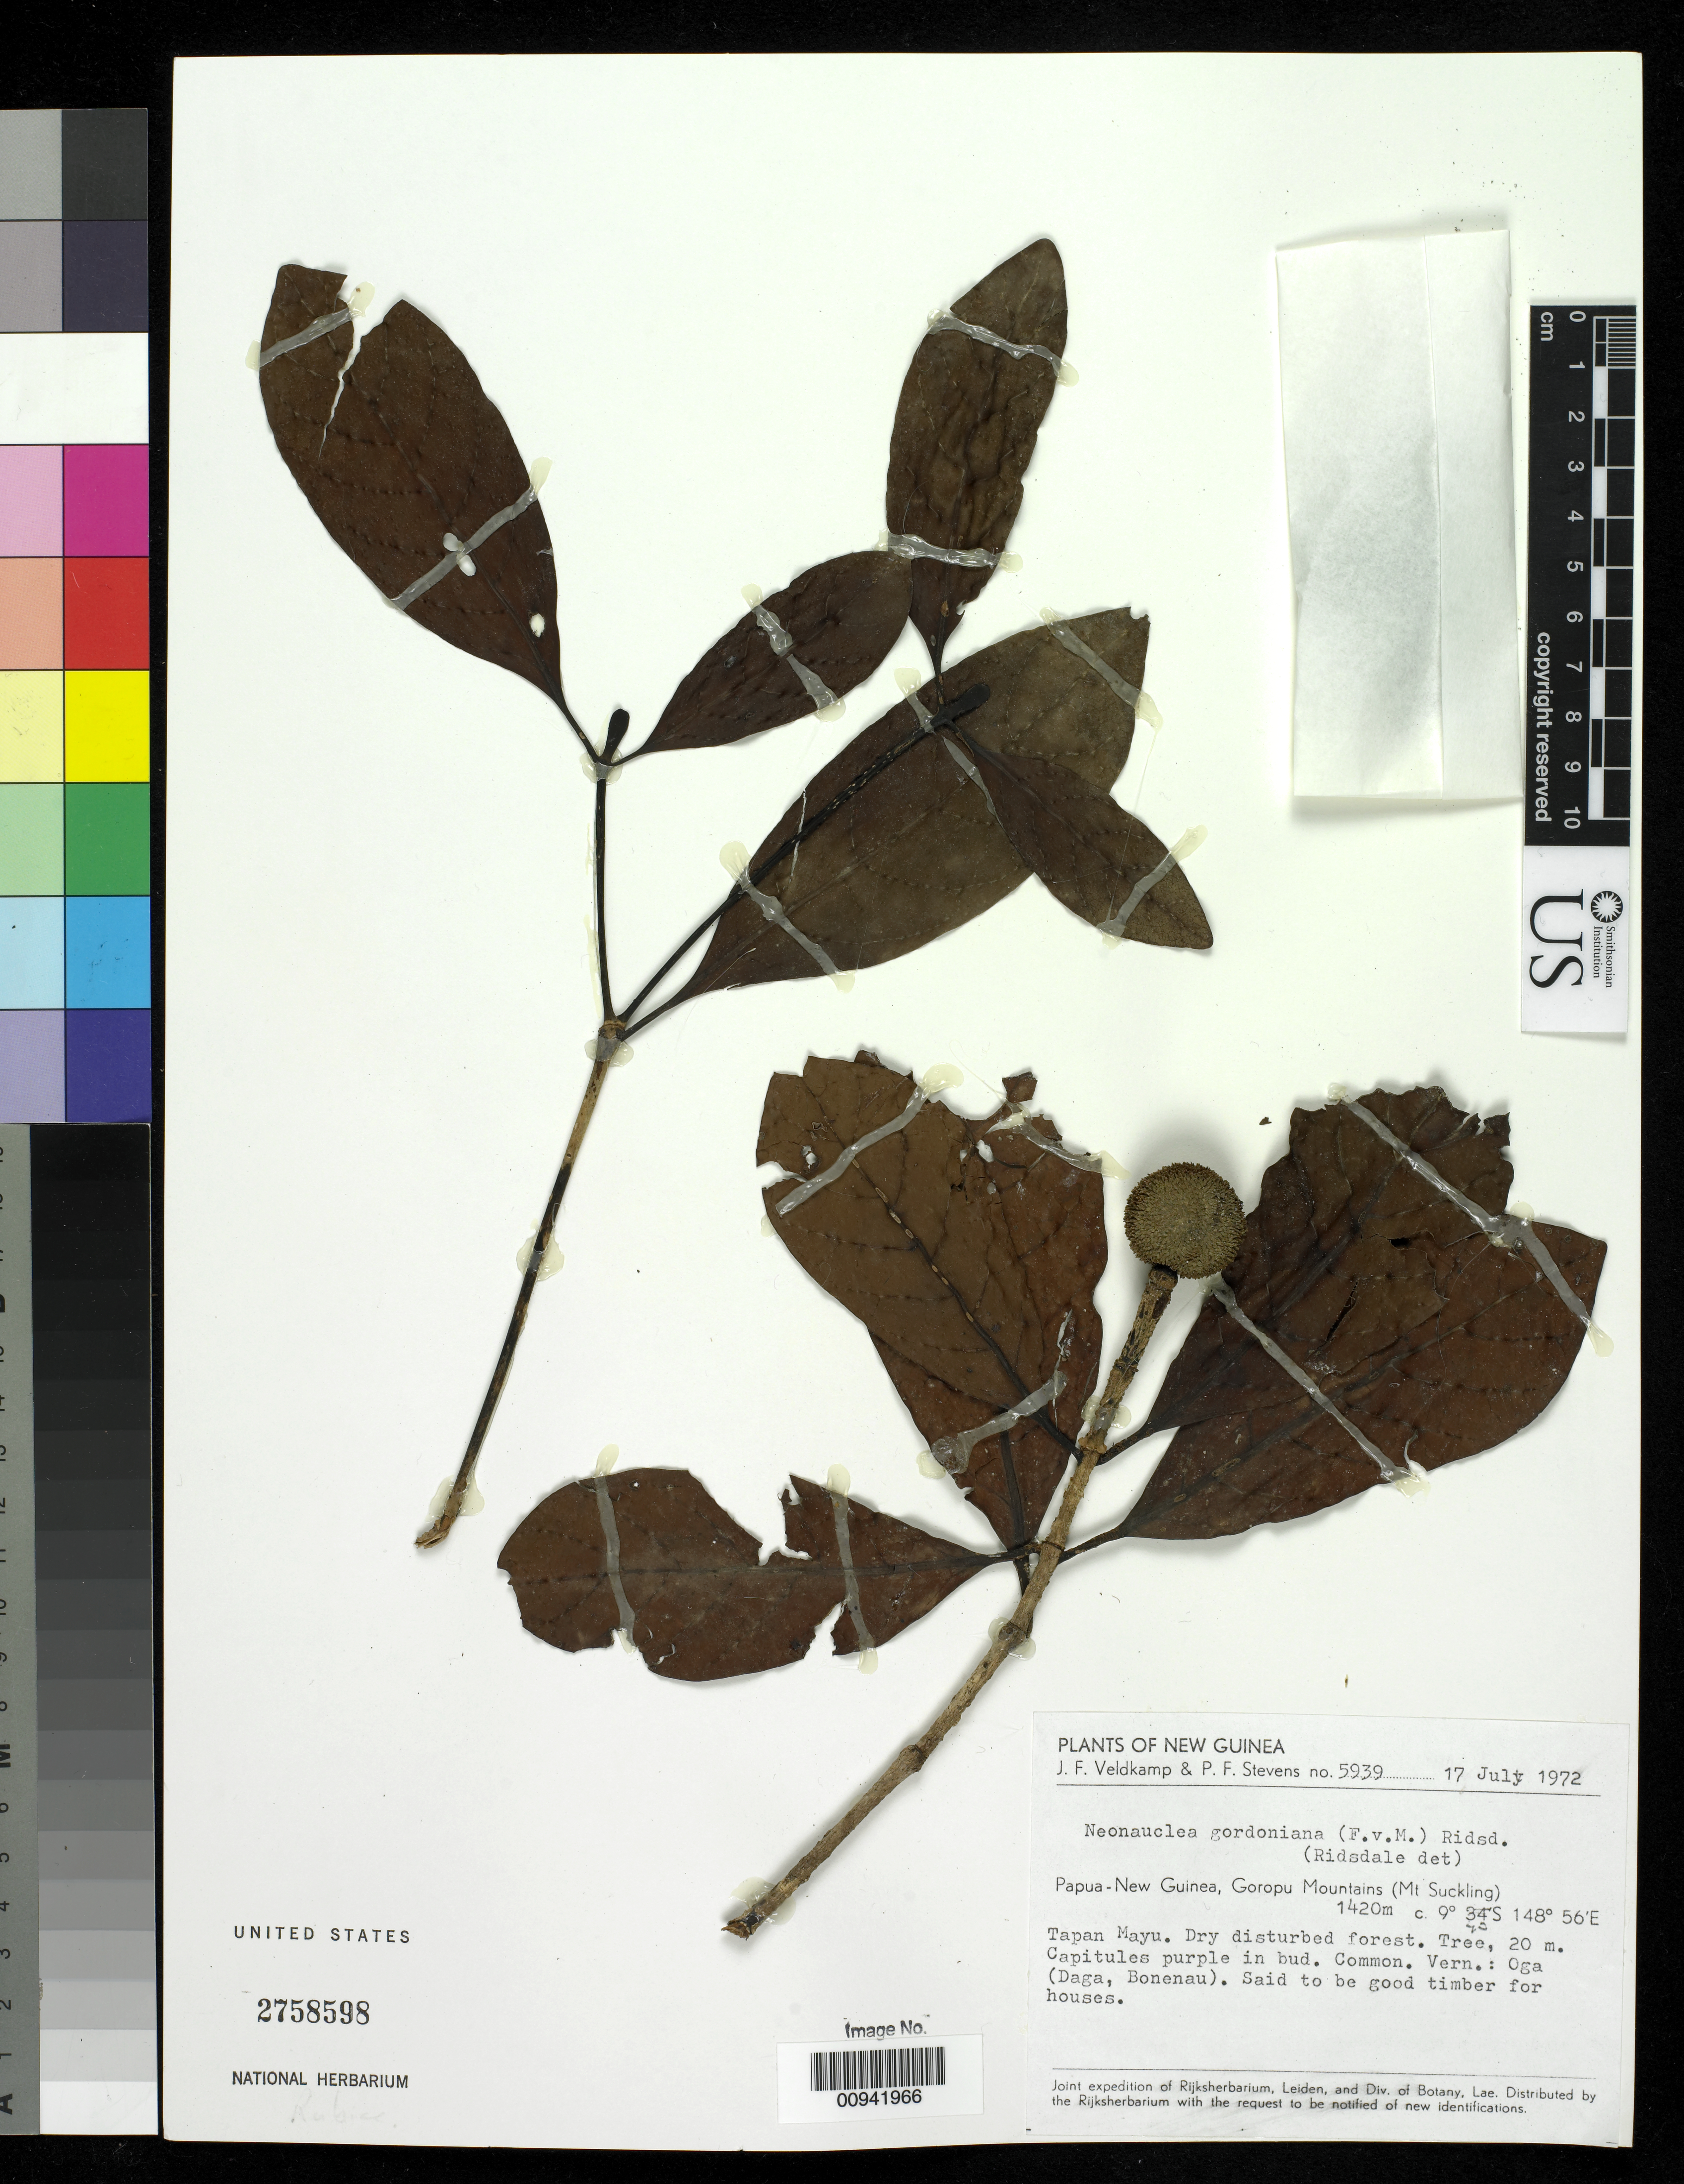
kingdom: Plantae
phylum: Tracheophyta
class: Magnoliopsida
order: Gentianales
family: Rubiaceae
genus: Neonauclea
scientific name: Neonauclea gordoniana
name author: (F.M. Bailey) Ridsdale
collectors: J. F. Veldkamp & P. F. Stevens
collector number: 5939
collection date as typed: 17 Jul 1972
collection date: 1972-07-17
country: Papua New Guinea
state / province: Northern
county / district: Tufi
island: New Guinea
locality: Goropu Mountains (Mt. Suckling)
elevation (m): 1420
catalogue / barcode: US 2758598